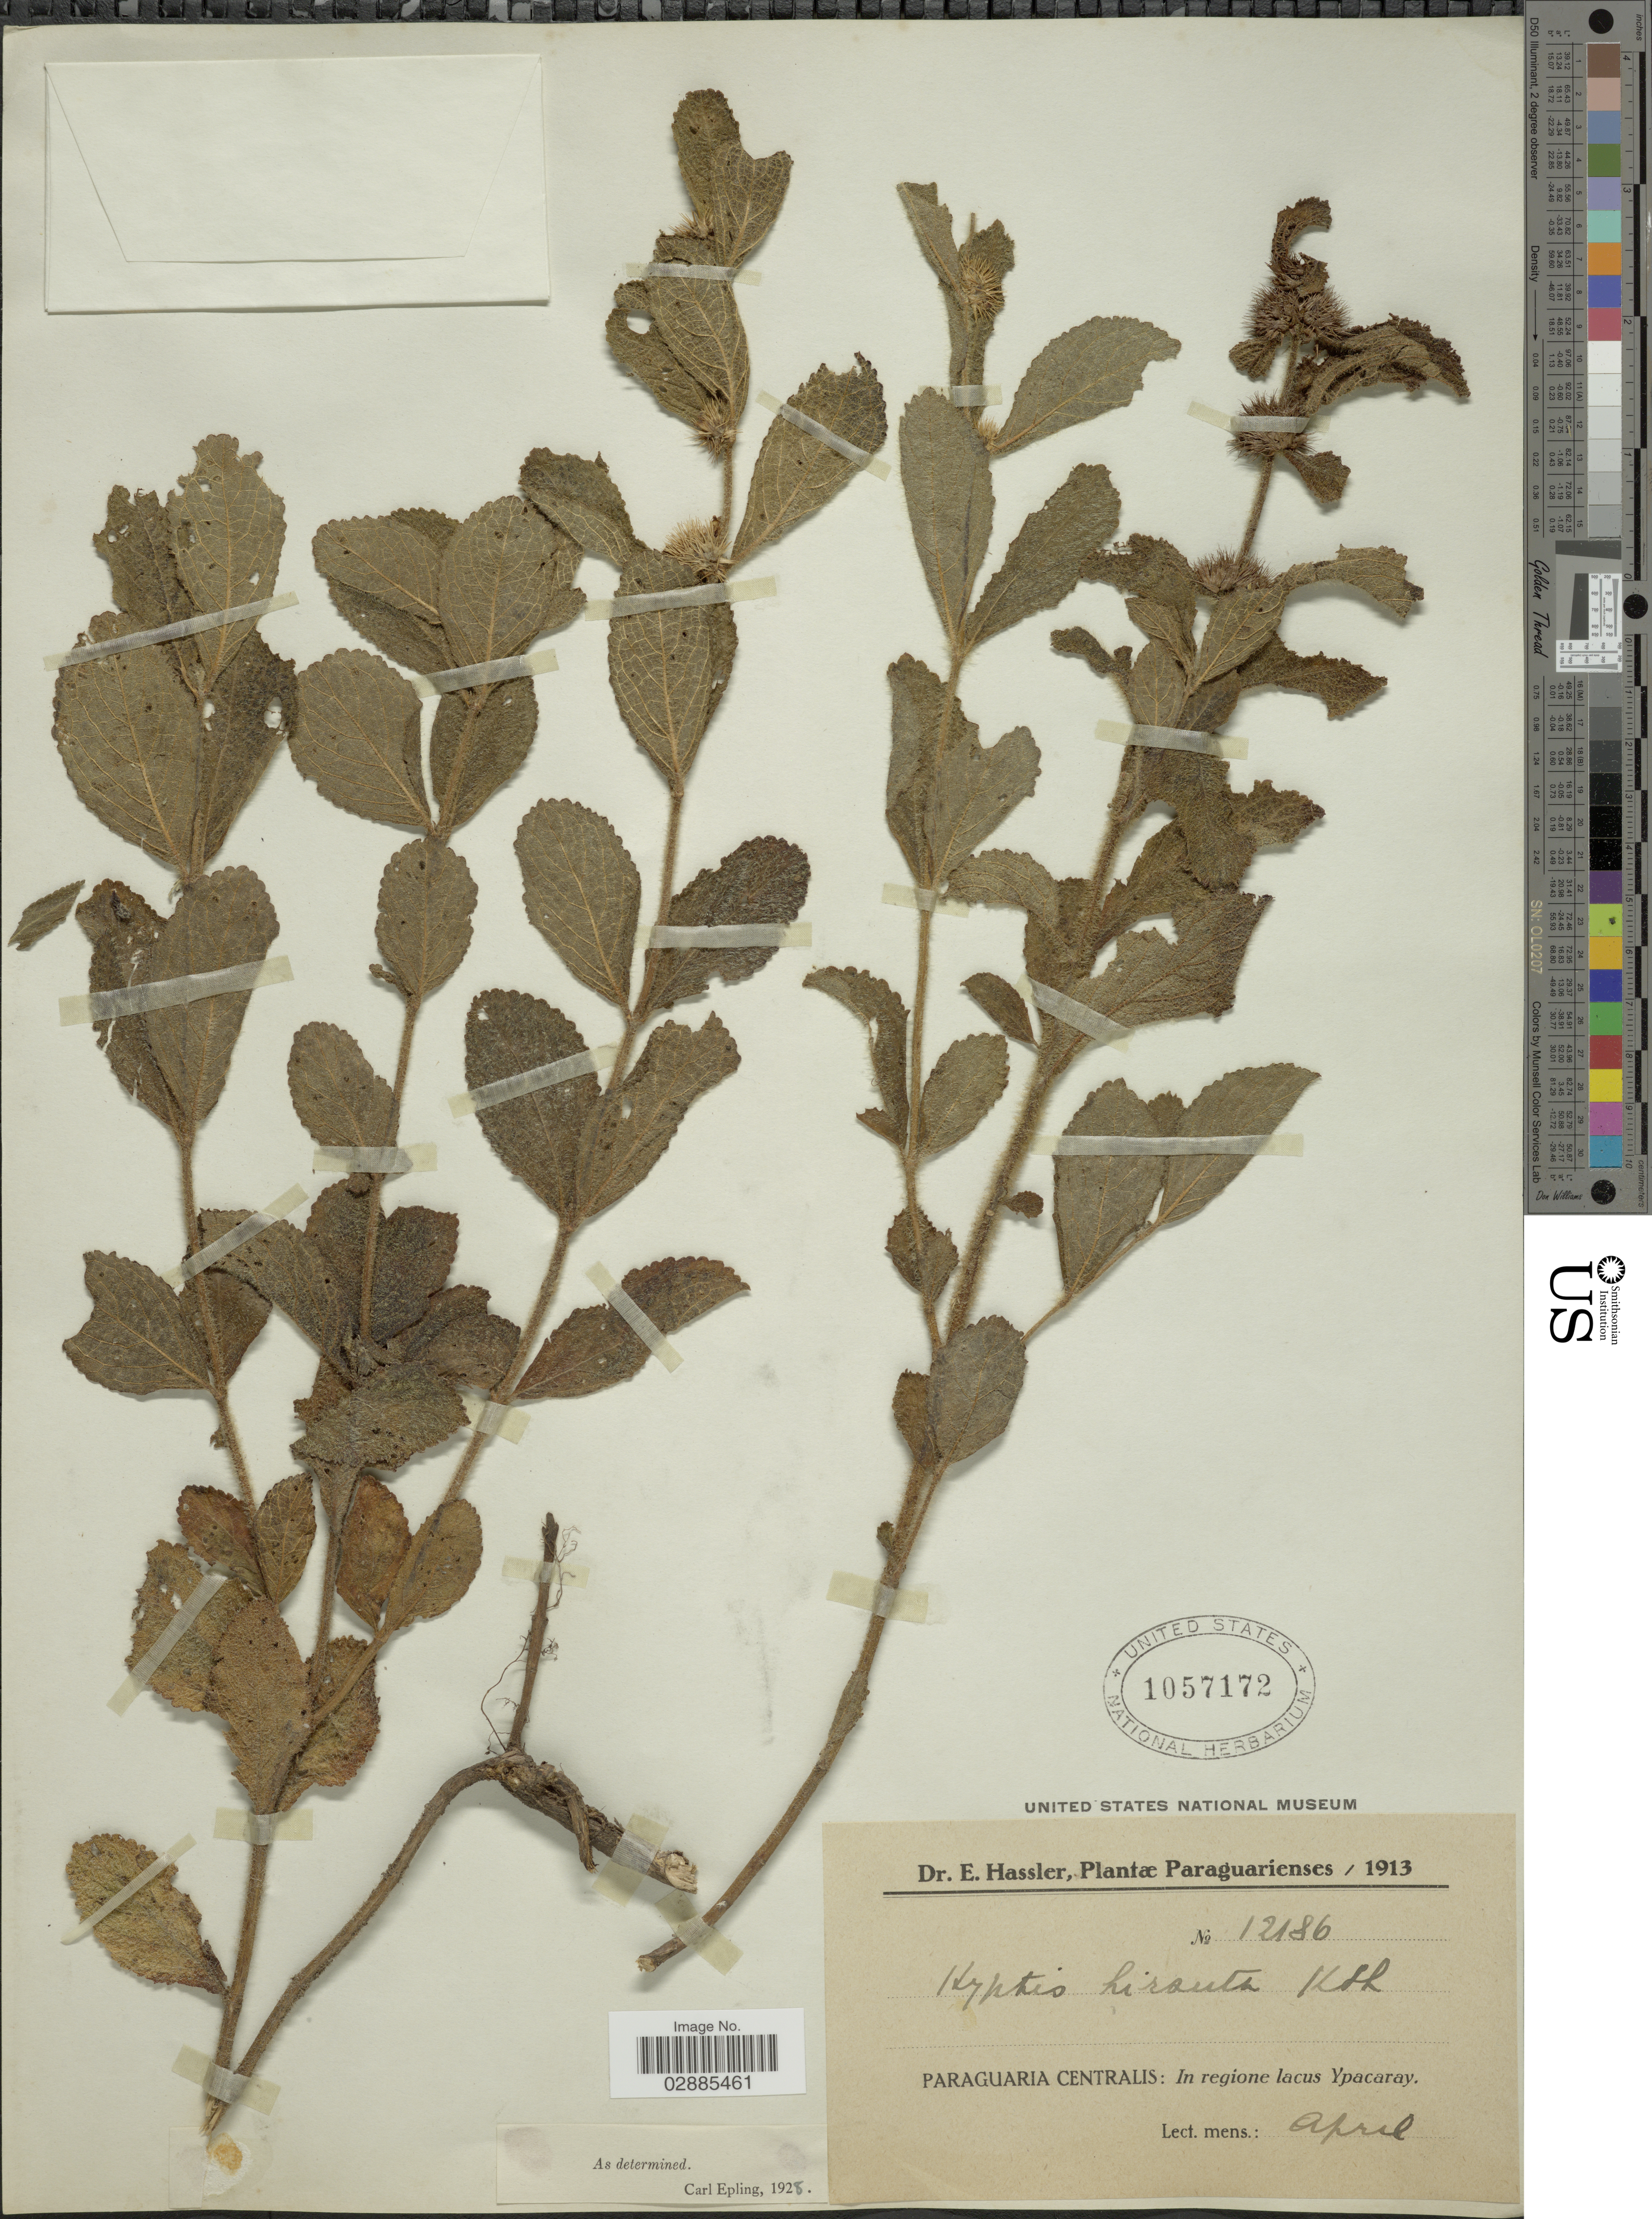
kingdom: Plantae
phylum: Tracheophyta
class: Magnoliopsida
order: Lamiales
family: Lamiaceae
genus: Hyptis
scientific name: Hyptis hirsuta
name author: Kunth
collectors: E. Hassler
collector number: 12186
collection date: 1913-04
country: Paraguay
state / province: Paraguari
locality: Paraguaria Cenralis: In regione lacus Ypacaray.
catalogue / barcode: US 1057172